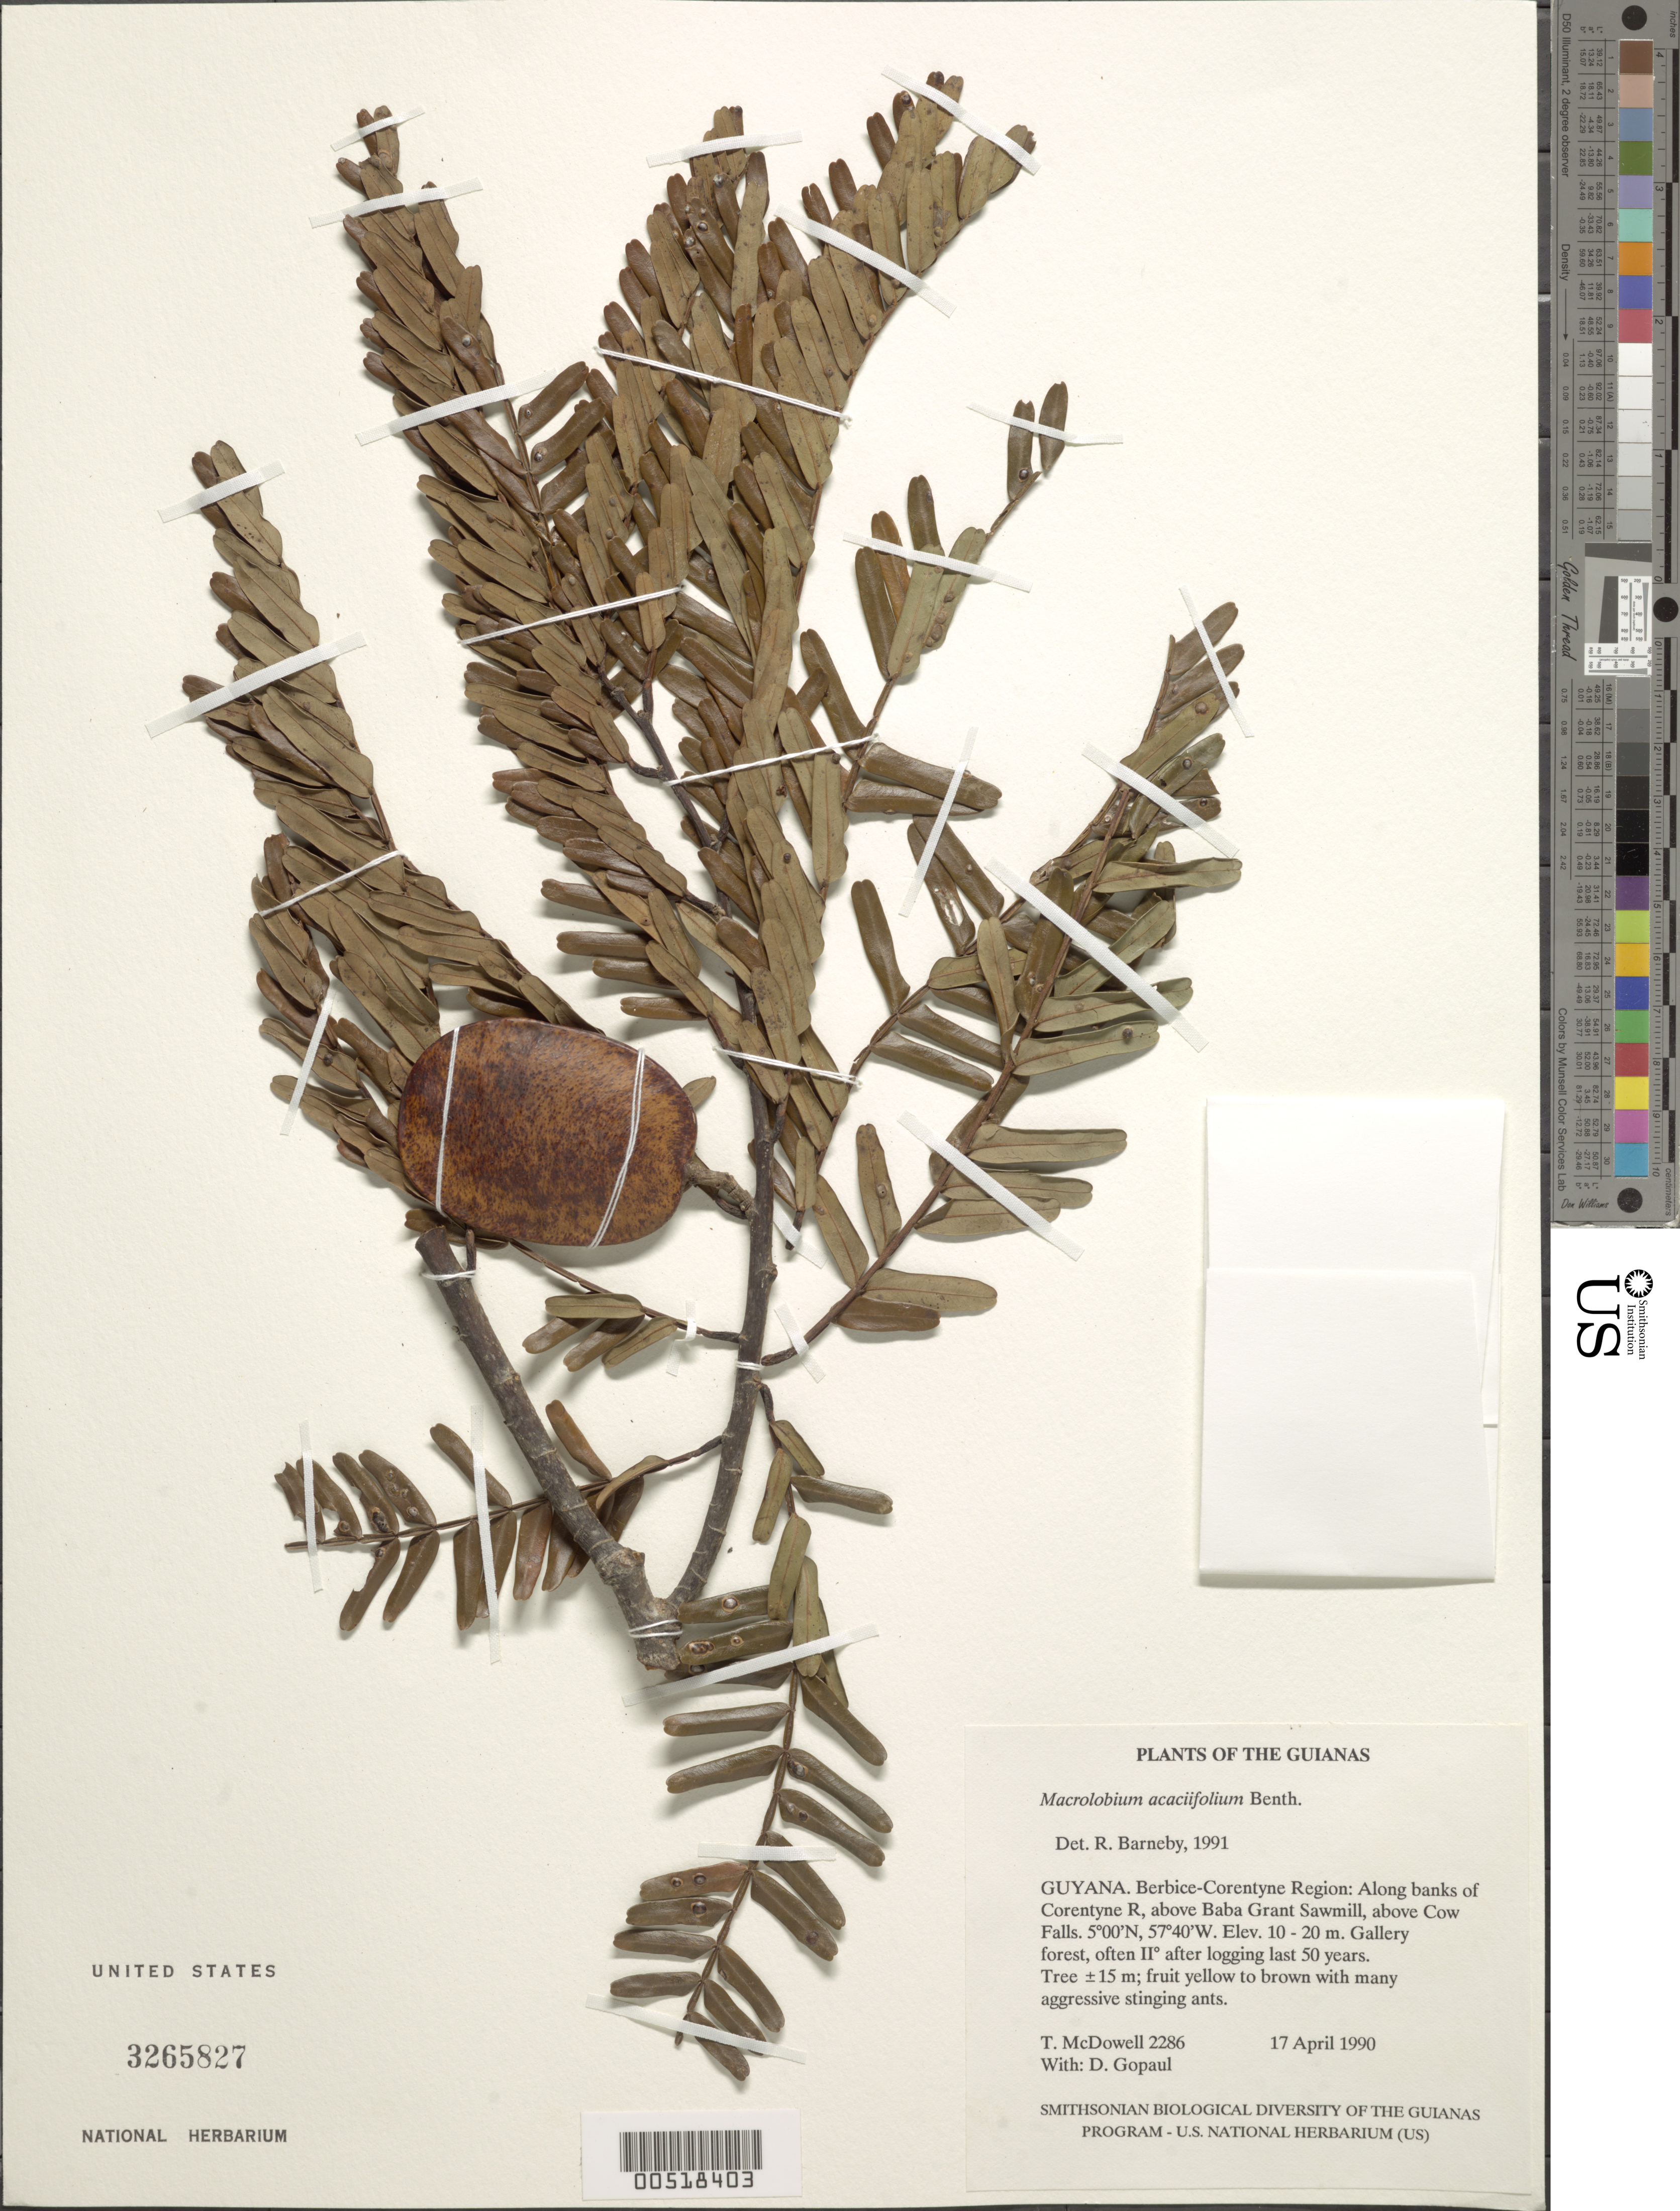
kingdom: Plantae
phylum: Tracheophyta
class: Magnoliopsida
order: Fabales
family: Fabaceae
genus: Macrolobium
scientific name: Macrolobium acaciifolium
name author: (Benth.) Benth.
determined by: Barneby, Rupert C., (NY)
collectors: T. McDowell & D. Gopaul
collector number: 2286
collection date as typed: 17 April 1990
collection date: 1990-04-17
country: Guyana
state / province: E. Berbice-Corentyne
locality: Along banks of Corentyne River, above Baba Grant Sawmill, above Cow Falls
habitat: Gallery forest, often secondary after logging last 50 years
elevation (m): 10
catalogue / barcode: US 3265827